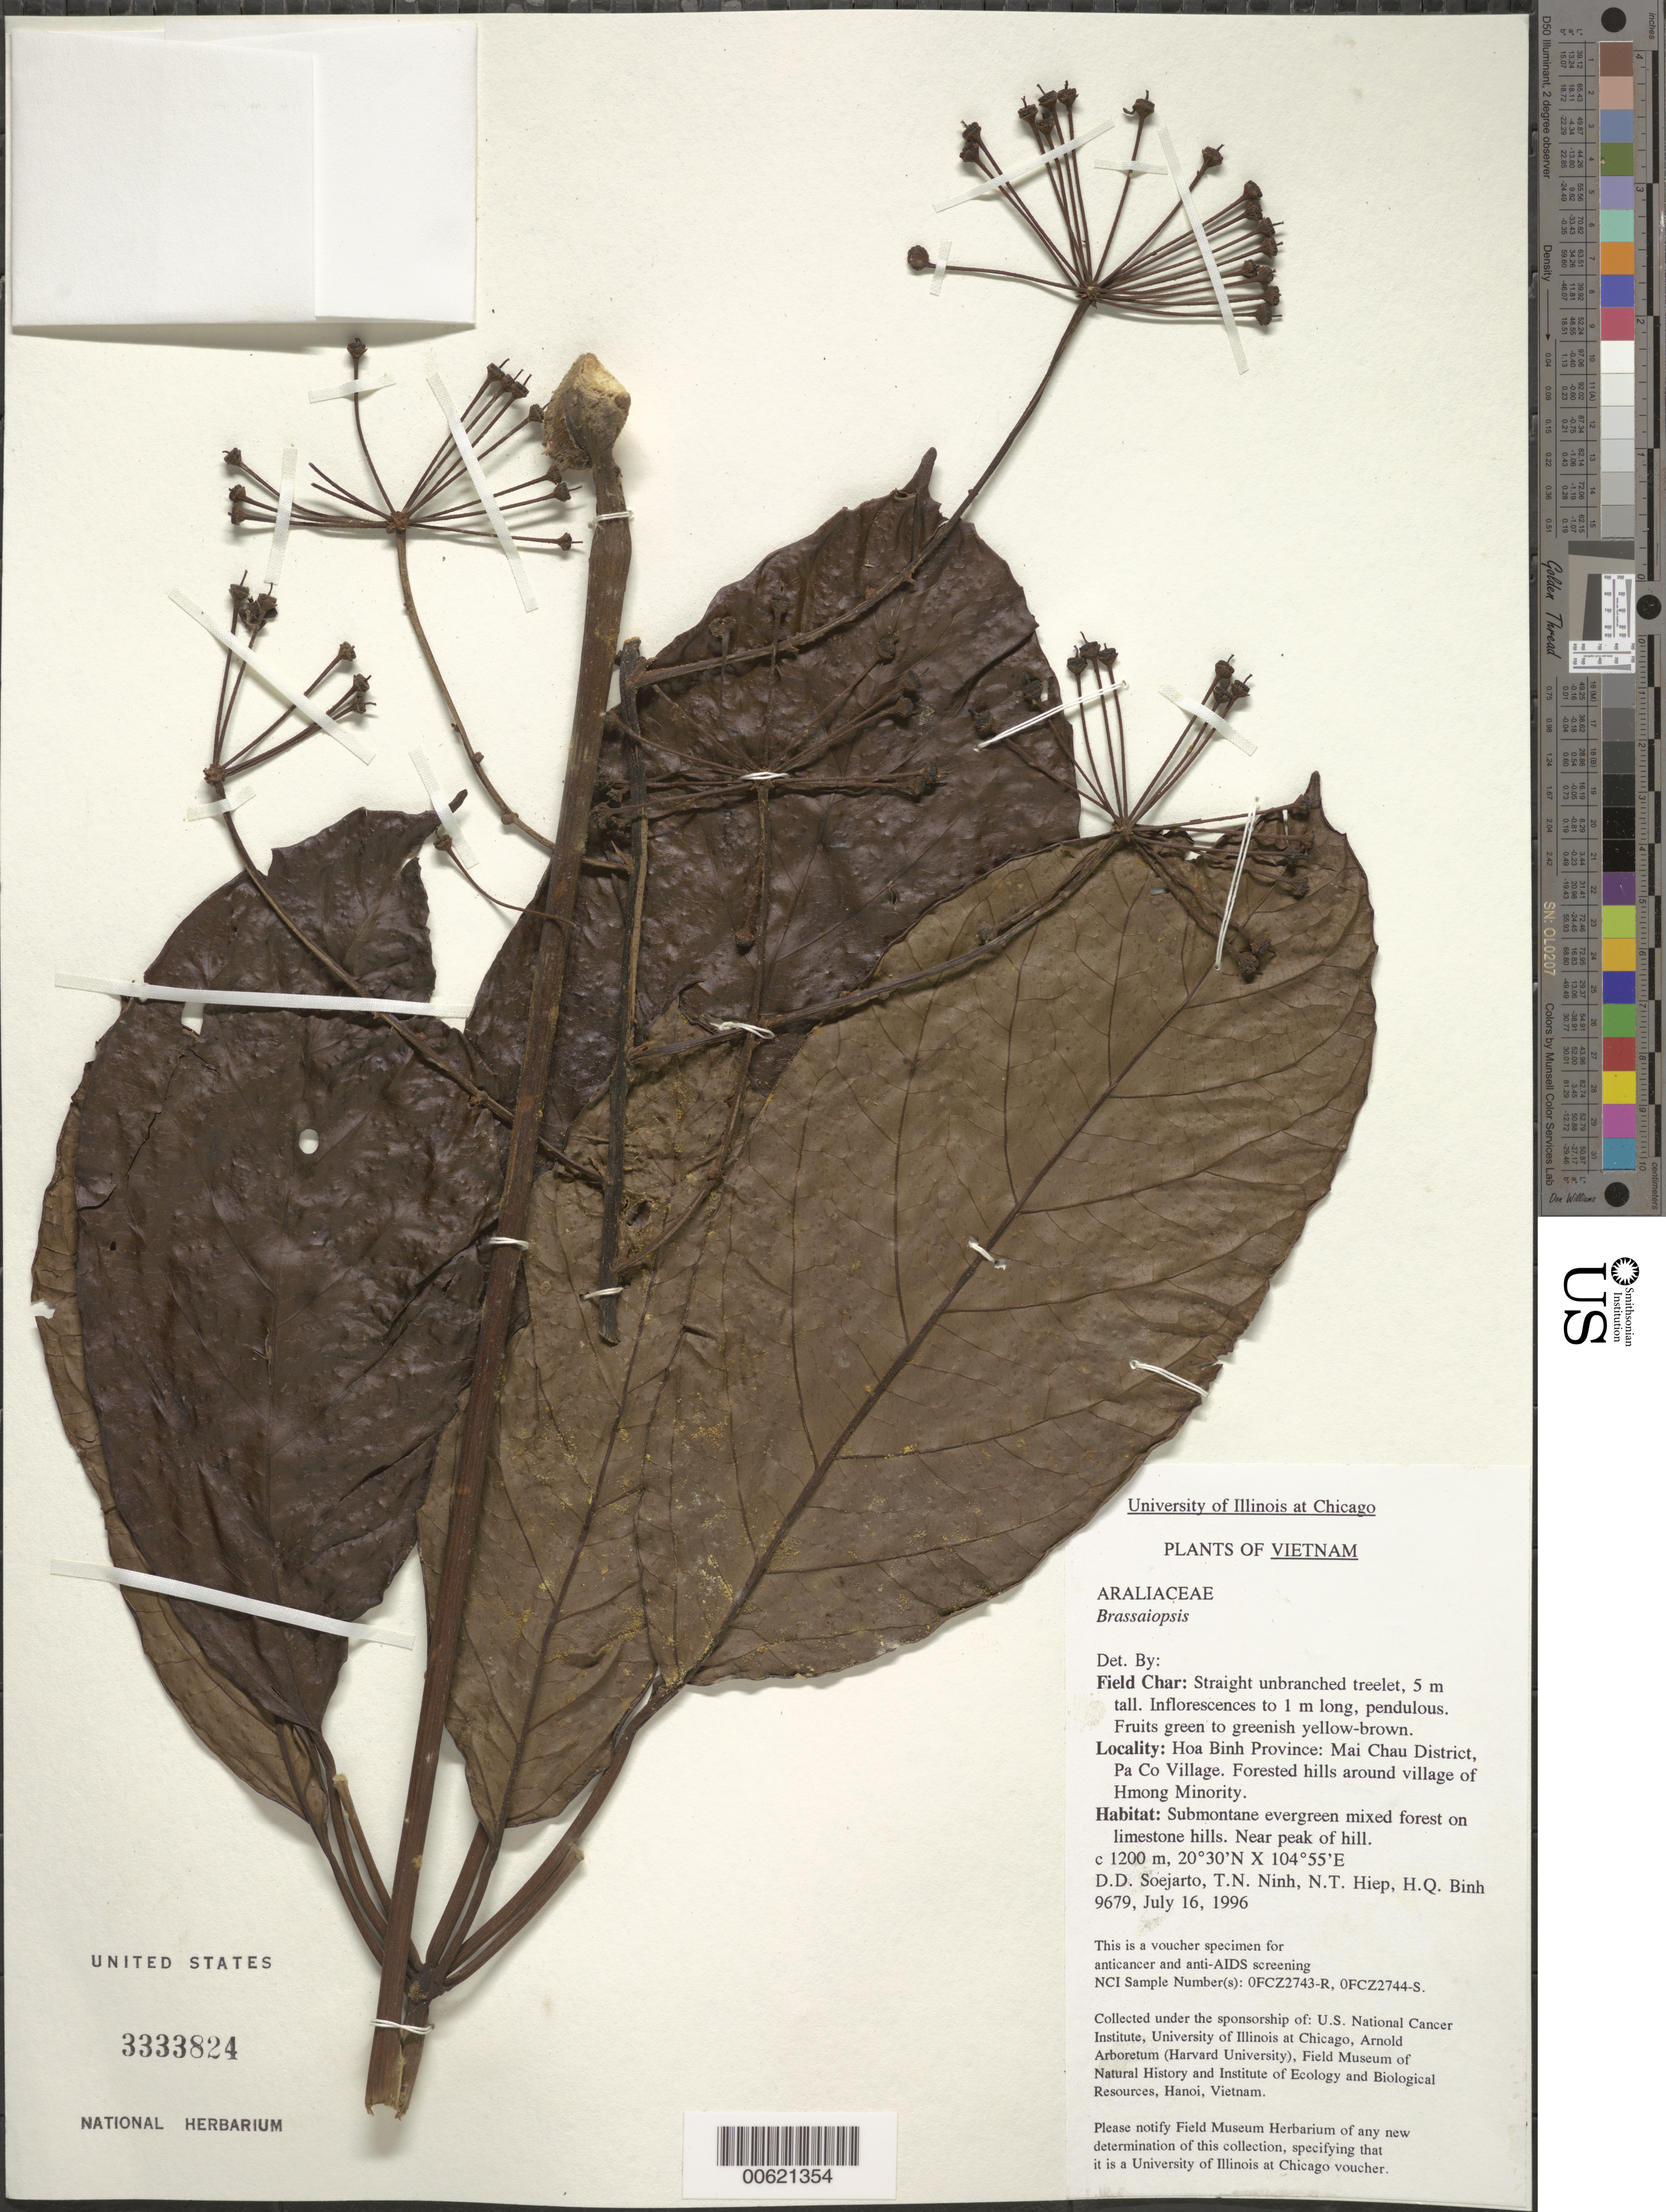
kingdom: Plantae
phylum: Tracheophyta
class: Magnoliopsida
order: Apiales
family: Araliaceae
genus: Brassaiopsis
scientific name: Brassaiopsis sp.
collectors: T. N. Ninh, N. T. Hiep & H. Q. Binh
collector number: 9679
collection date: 1996-07-16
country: Vietnam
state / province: Hoa Binh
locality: Mai Chau District, Pa Co Village, Forested hills around village of Hmong Minority.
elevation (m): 1200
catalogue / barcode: US 3333824